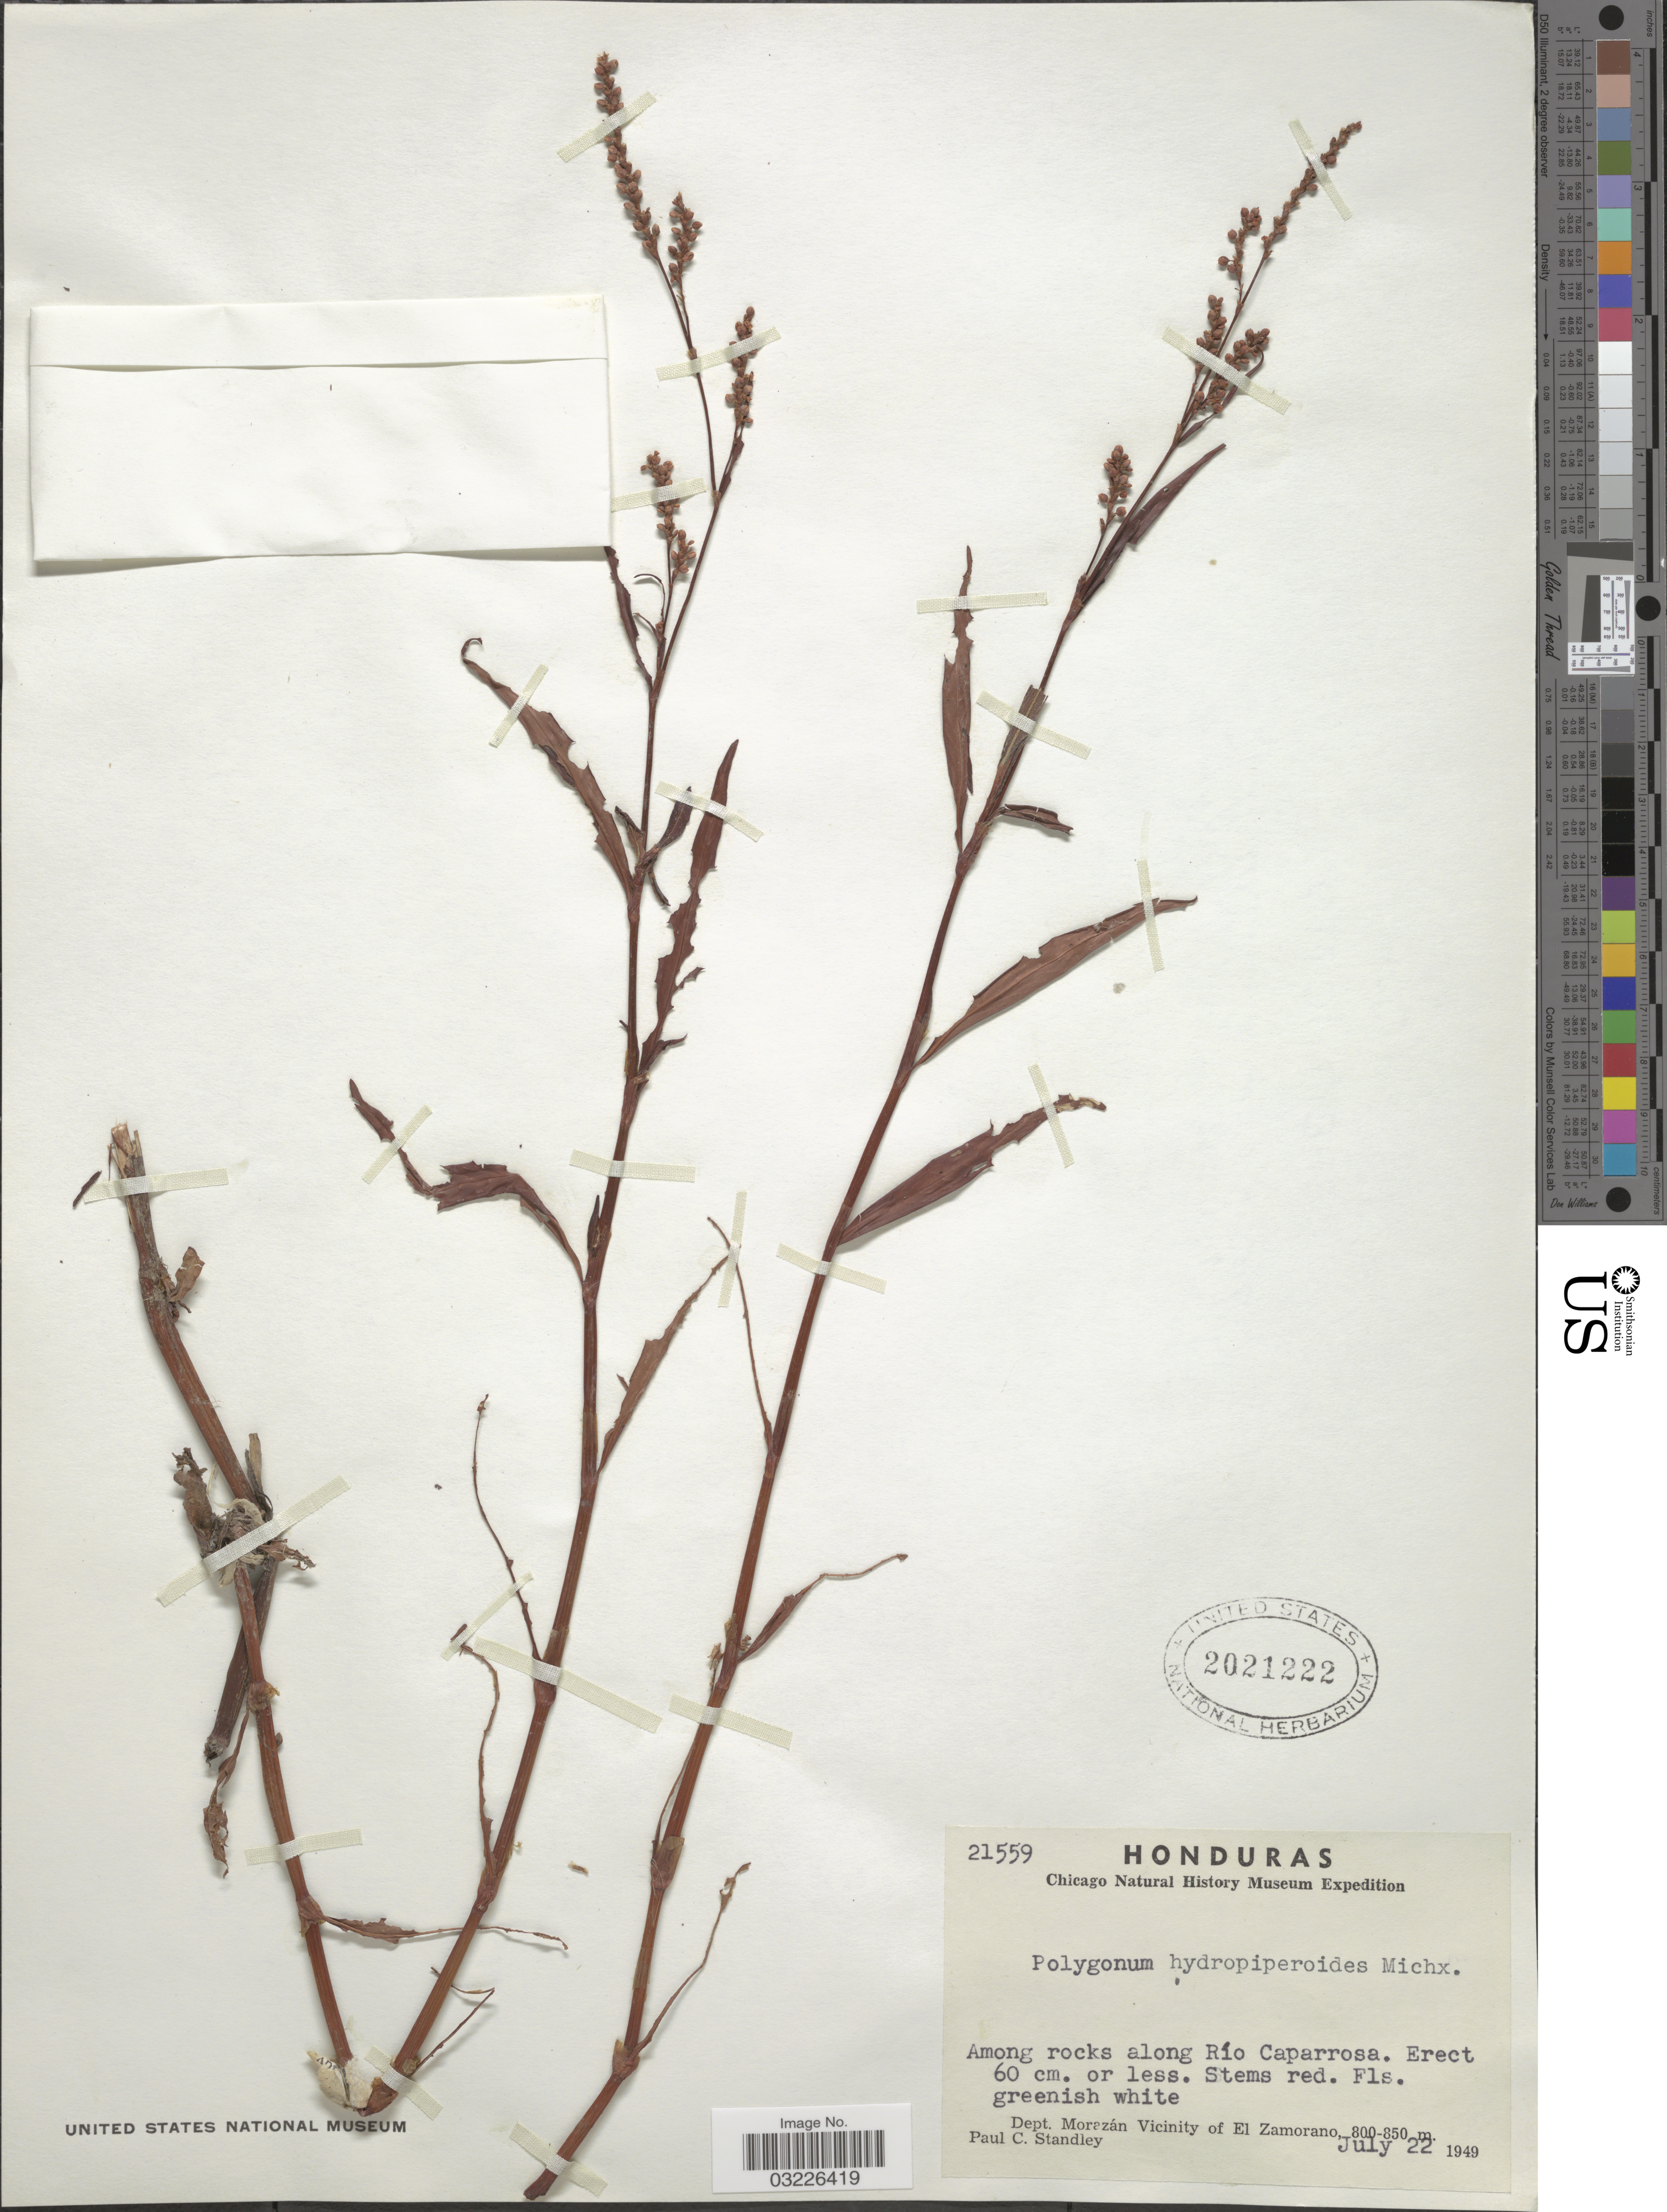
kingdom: Plantae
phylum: Tracheophyta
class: Magnoliopsida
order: Caryophyllales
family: Polygonaceae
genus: Polygonum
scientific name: Polygonum hydropiperoides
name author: Michx.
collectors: P. C. Standley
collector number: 21559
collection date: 1949-07-22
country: Honduras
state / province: Fco. Morazán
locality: Among rocks along Río Caparrosa. Dept. Morazán Vicinity of El Zamorano.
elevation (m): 800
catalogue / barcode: US 2021222